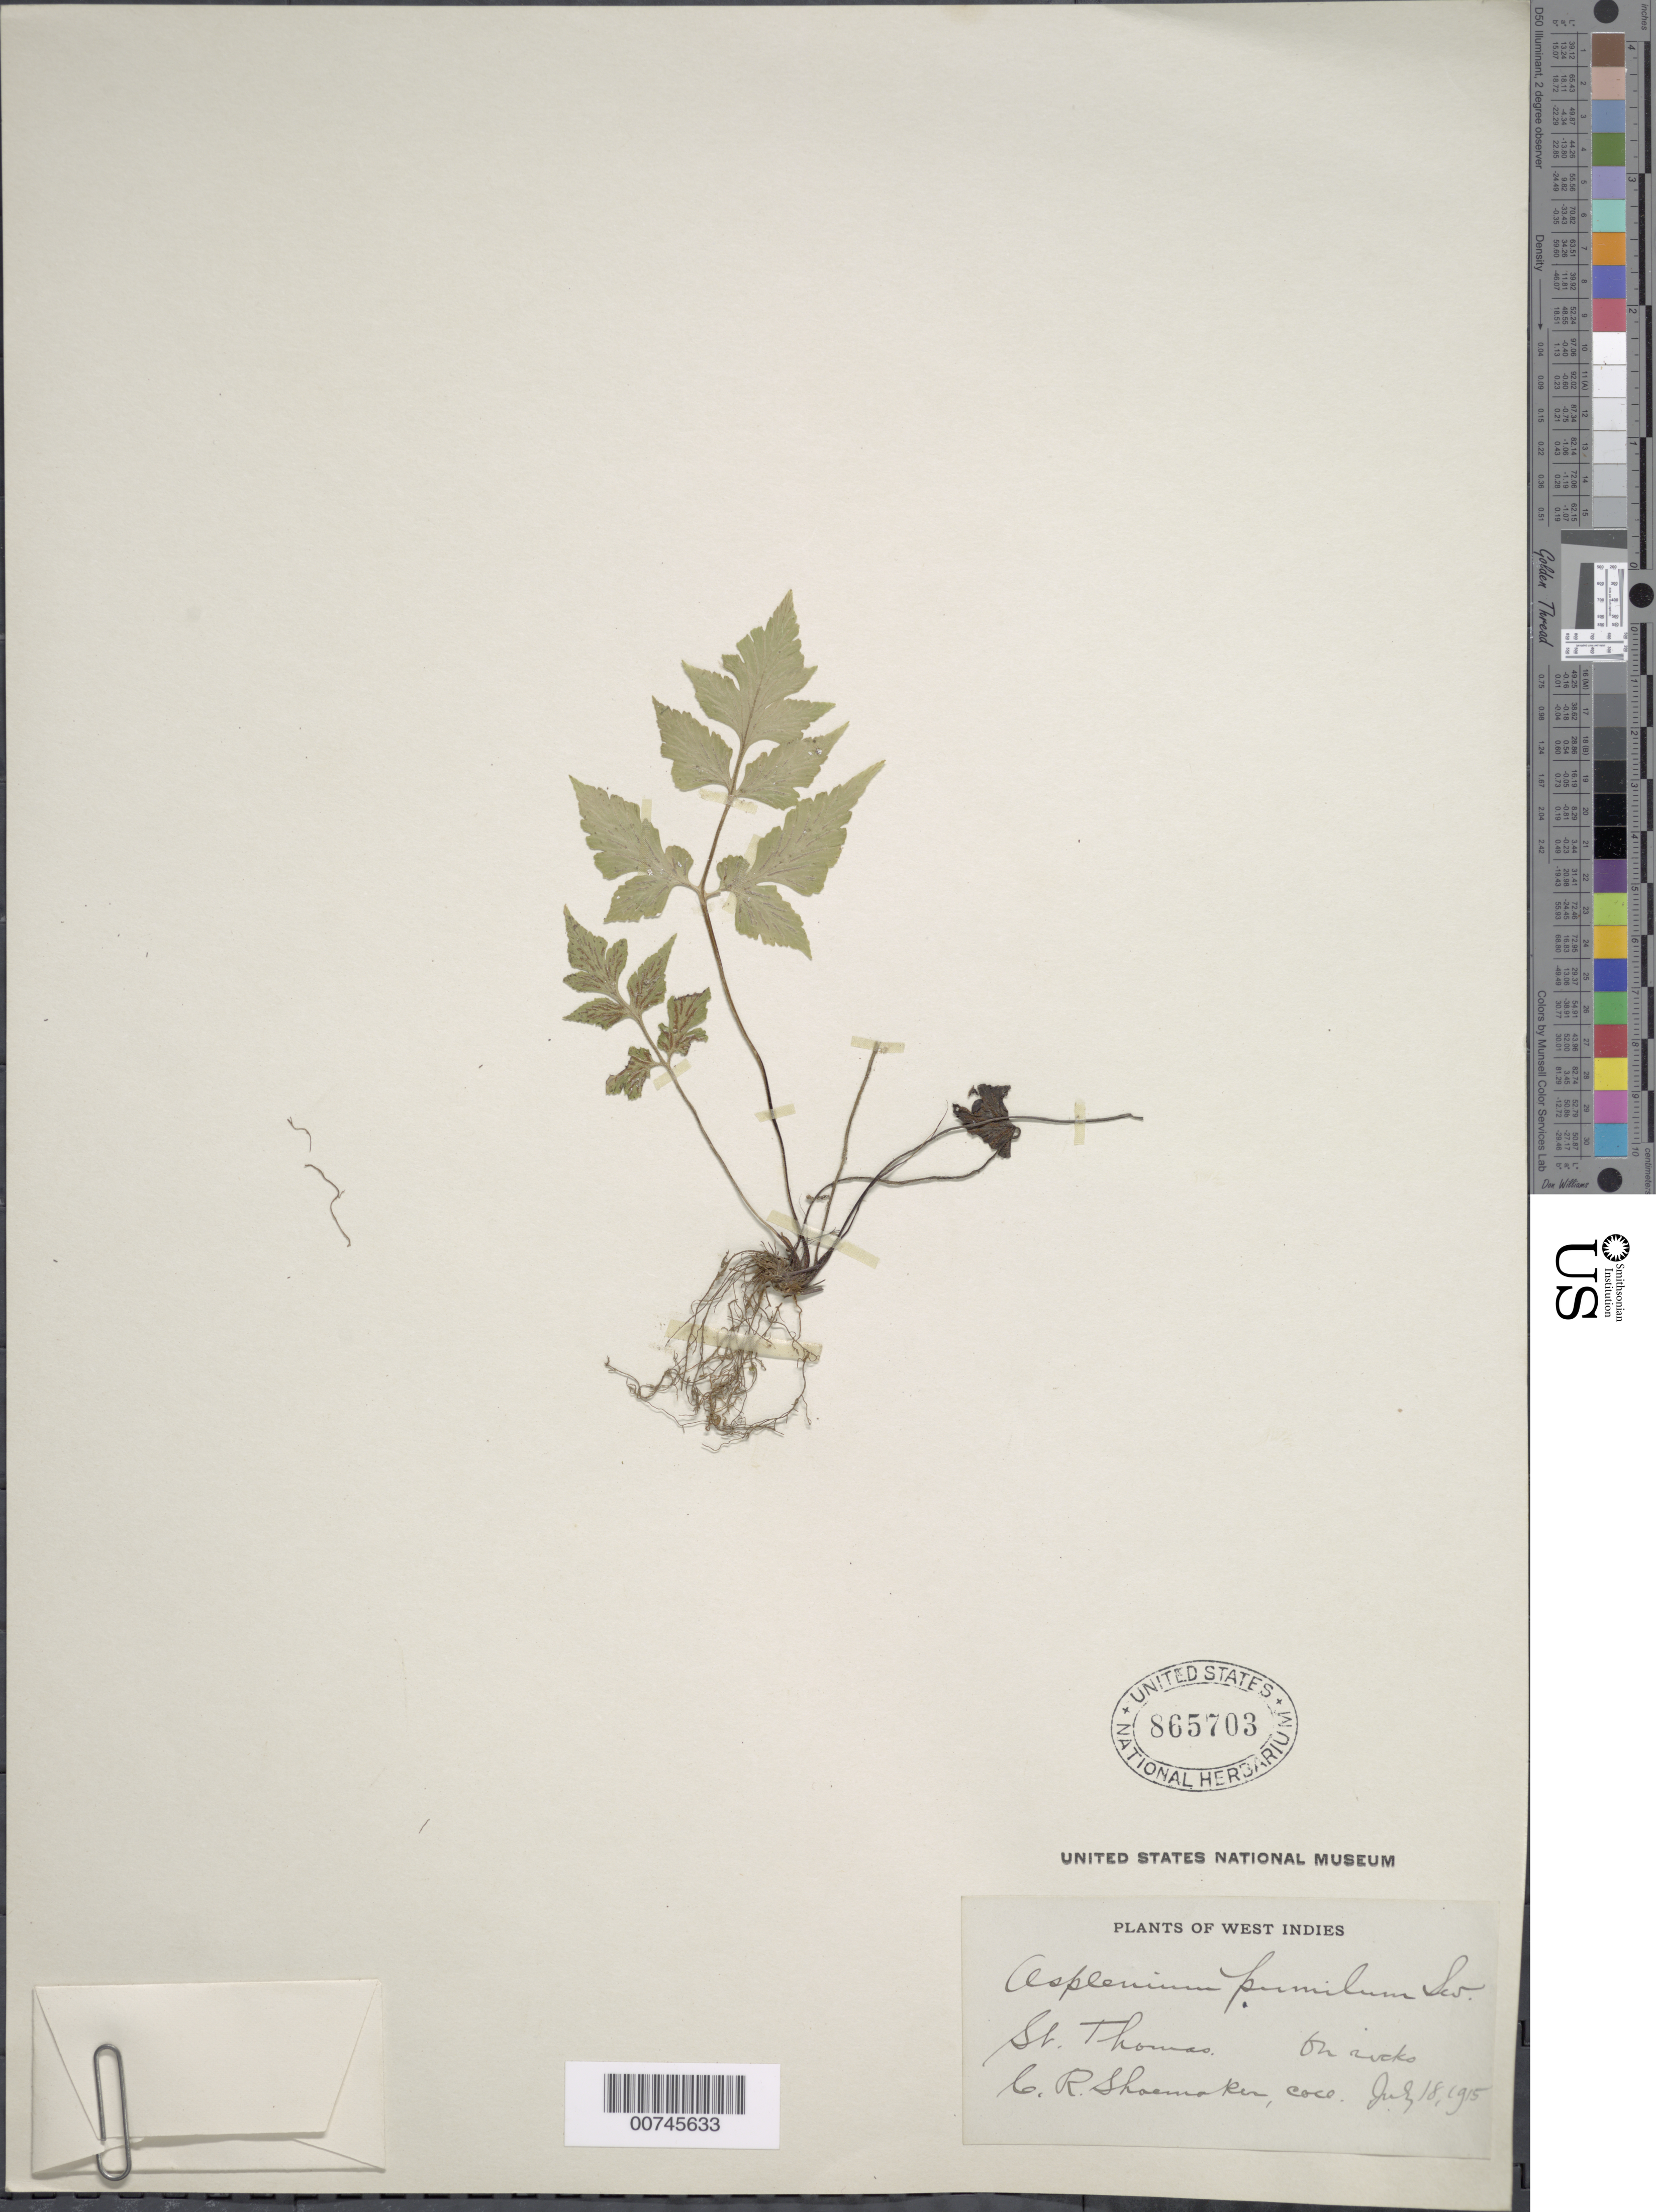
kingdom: Plantae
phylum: Tracheophyta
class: Polypodiopsida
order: Polypodiales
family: Aspleniaceae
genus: Asplenium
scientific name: Asplenium pumilum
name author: Sw.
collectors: C. Shoemaker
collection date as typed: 18 Jul 1915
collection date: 1915-07-18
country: U.S. Virgin Islands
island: St. Thomas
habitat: On rocks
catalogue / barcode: US 865703